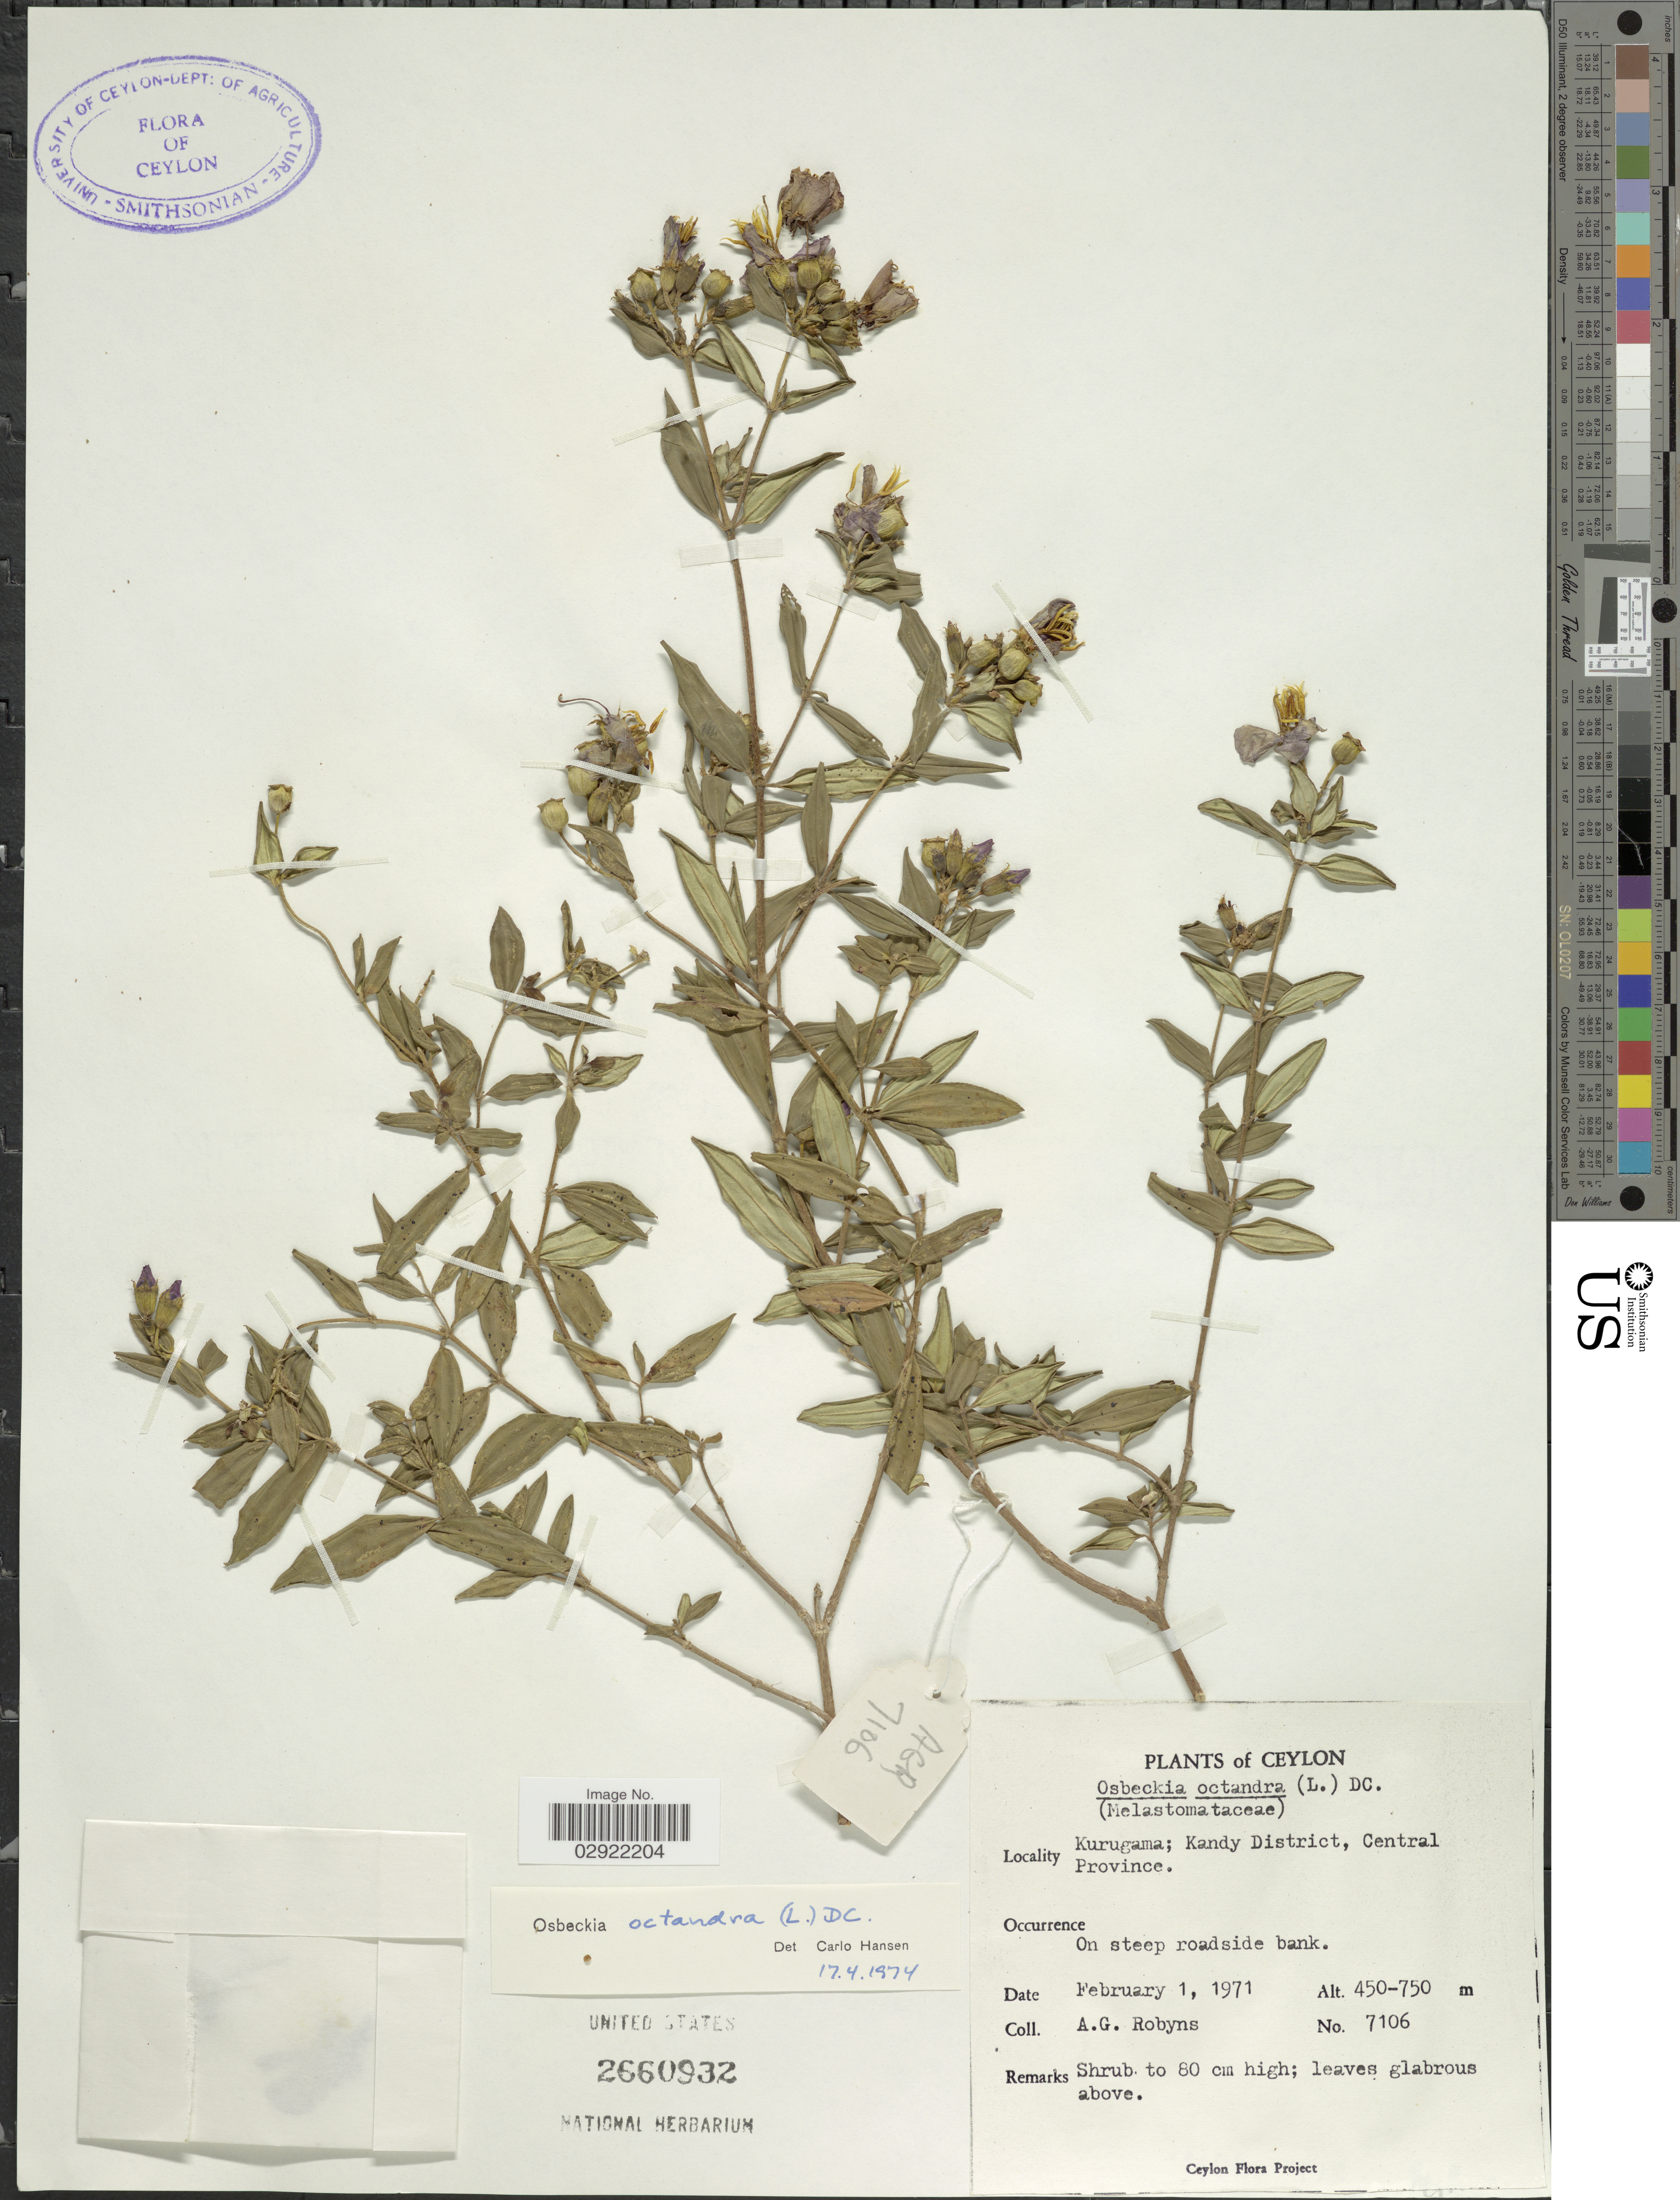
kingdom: Plantae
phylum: Tracheophyta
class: Magnoliopsida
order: Myrtales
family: Melastomataceae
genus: Osbeckia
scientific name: Osbeckia octandra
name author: DC.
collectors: A. Robyns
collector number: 7106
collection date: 1971-02-01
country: Sri Lanka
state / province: Central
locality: Ceylon. Kurugama; Kandy District.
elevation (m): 450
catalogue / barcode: US 2660932